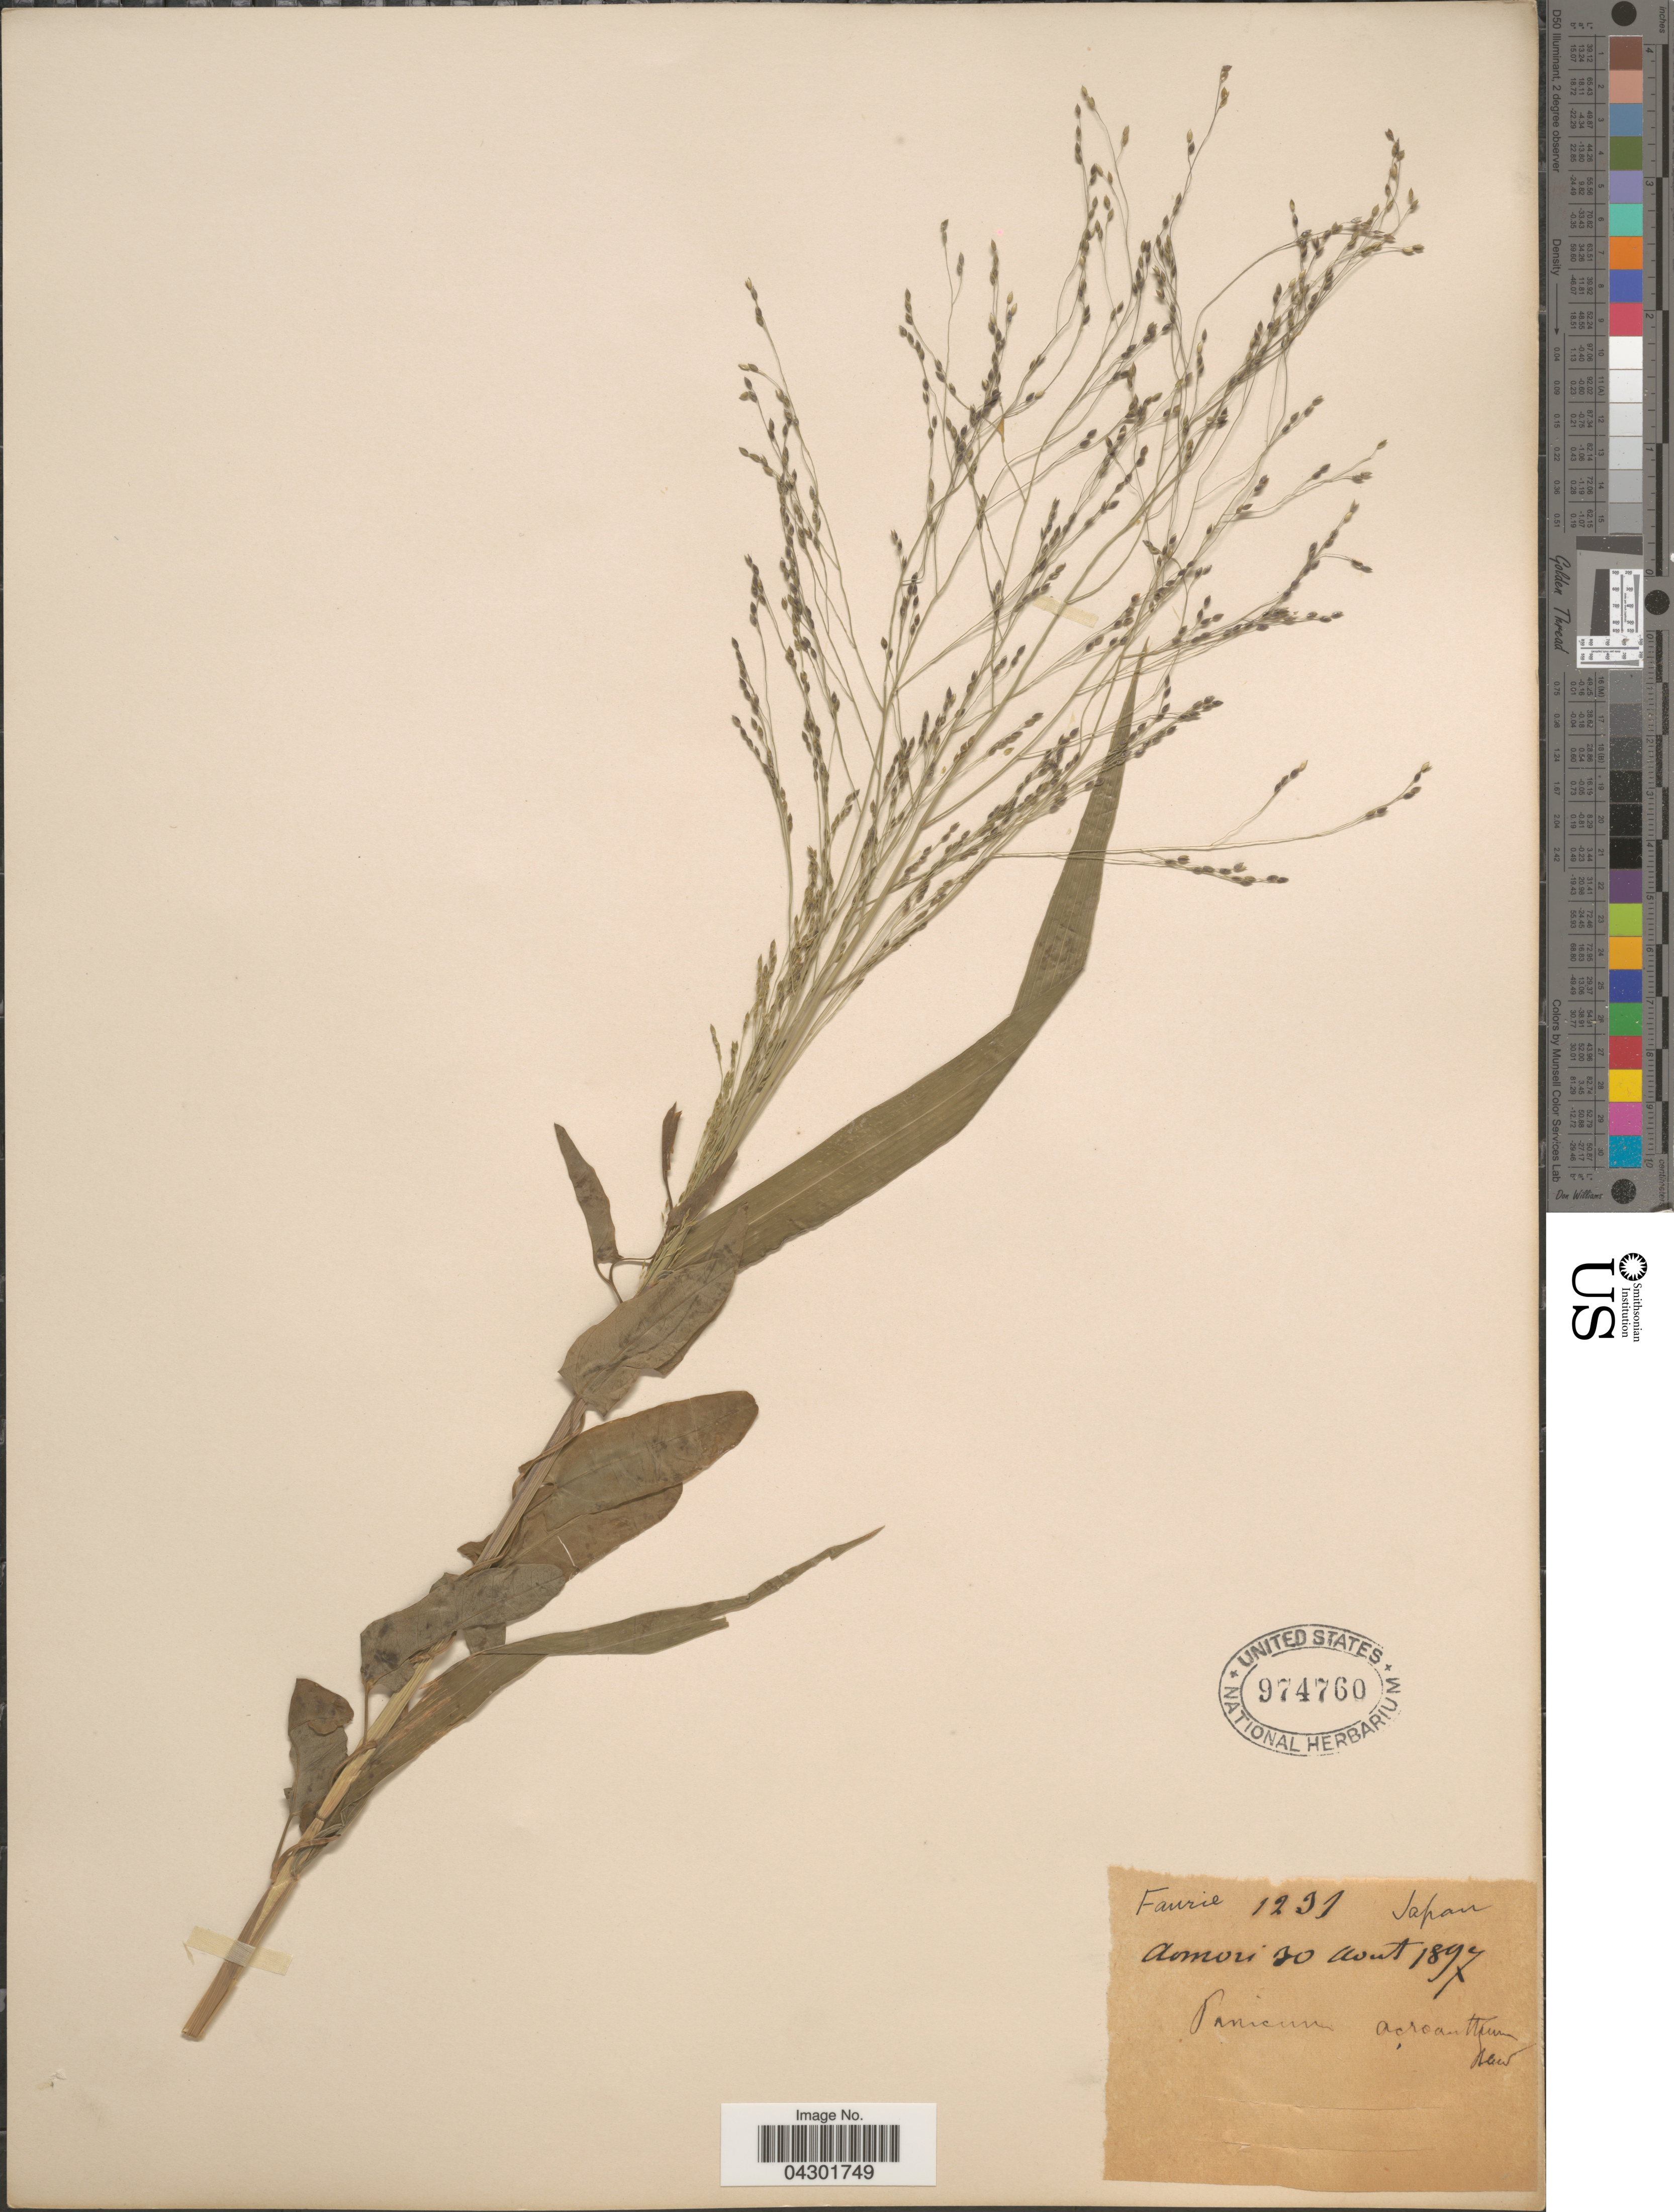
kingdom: Plantae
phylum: Tracheophyta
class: Liliopsida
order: Poales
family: Poaceae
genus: Panicum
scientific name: Panicum bisulcatum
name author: Thunb.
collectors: -. Faurie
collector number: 1231*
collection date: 1897-08-30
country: Japan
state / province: Aomori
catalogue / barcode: US 974760